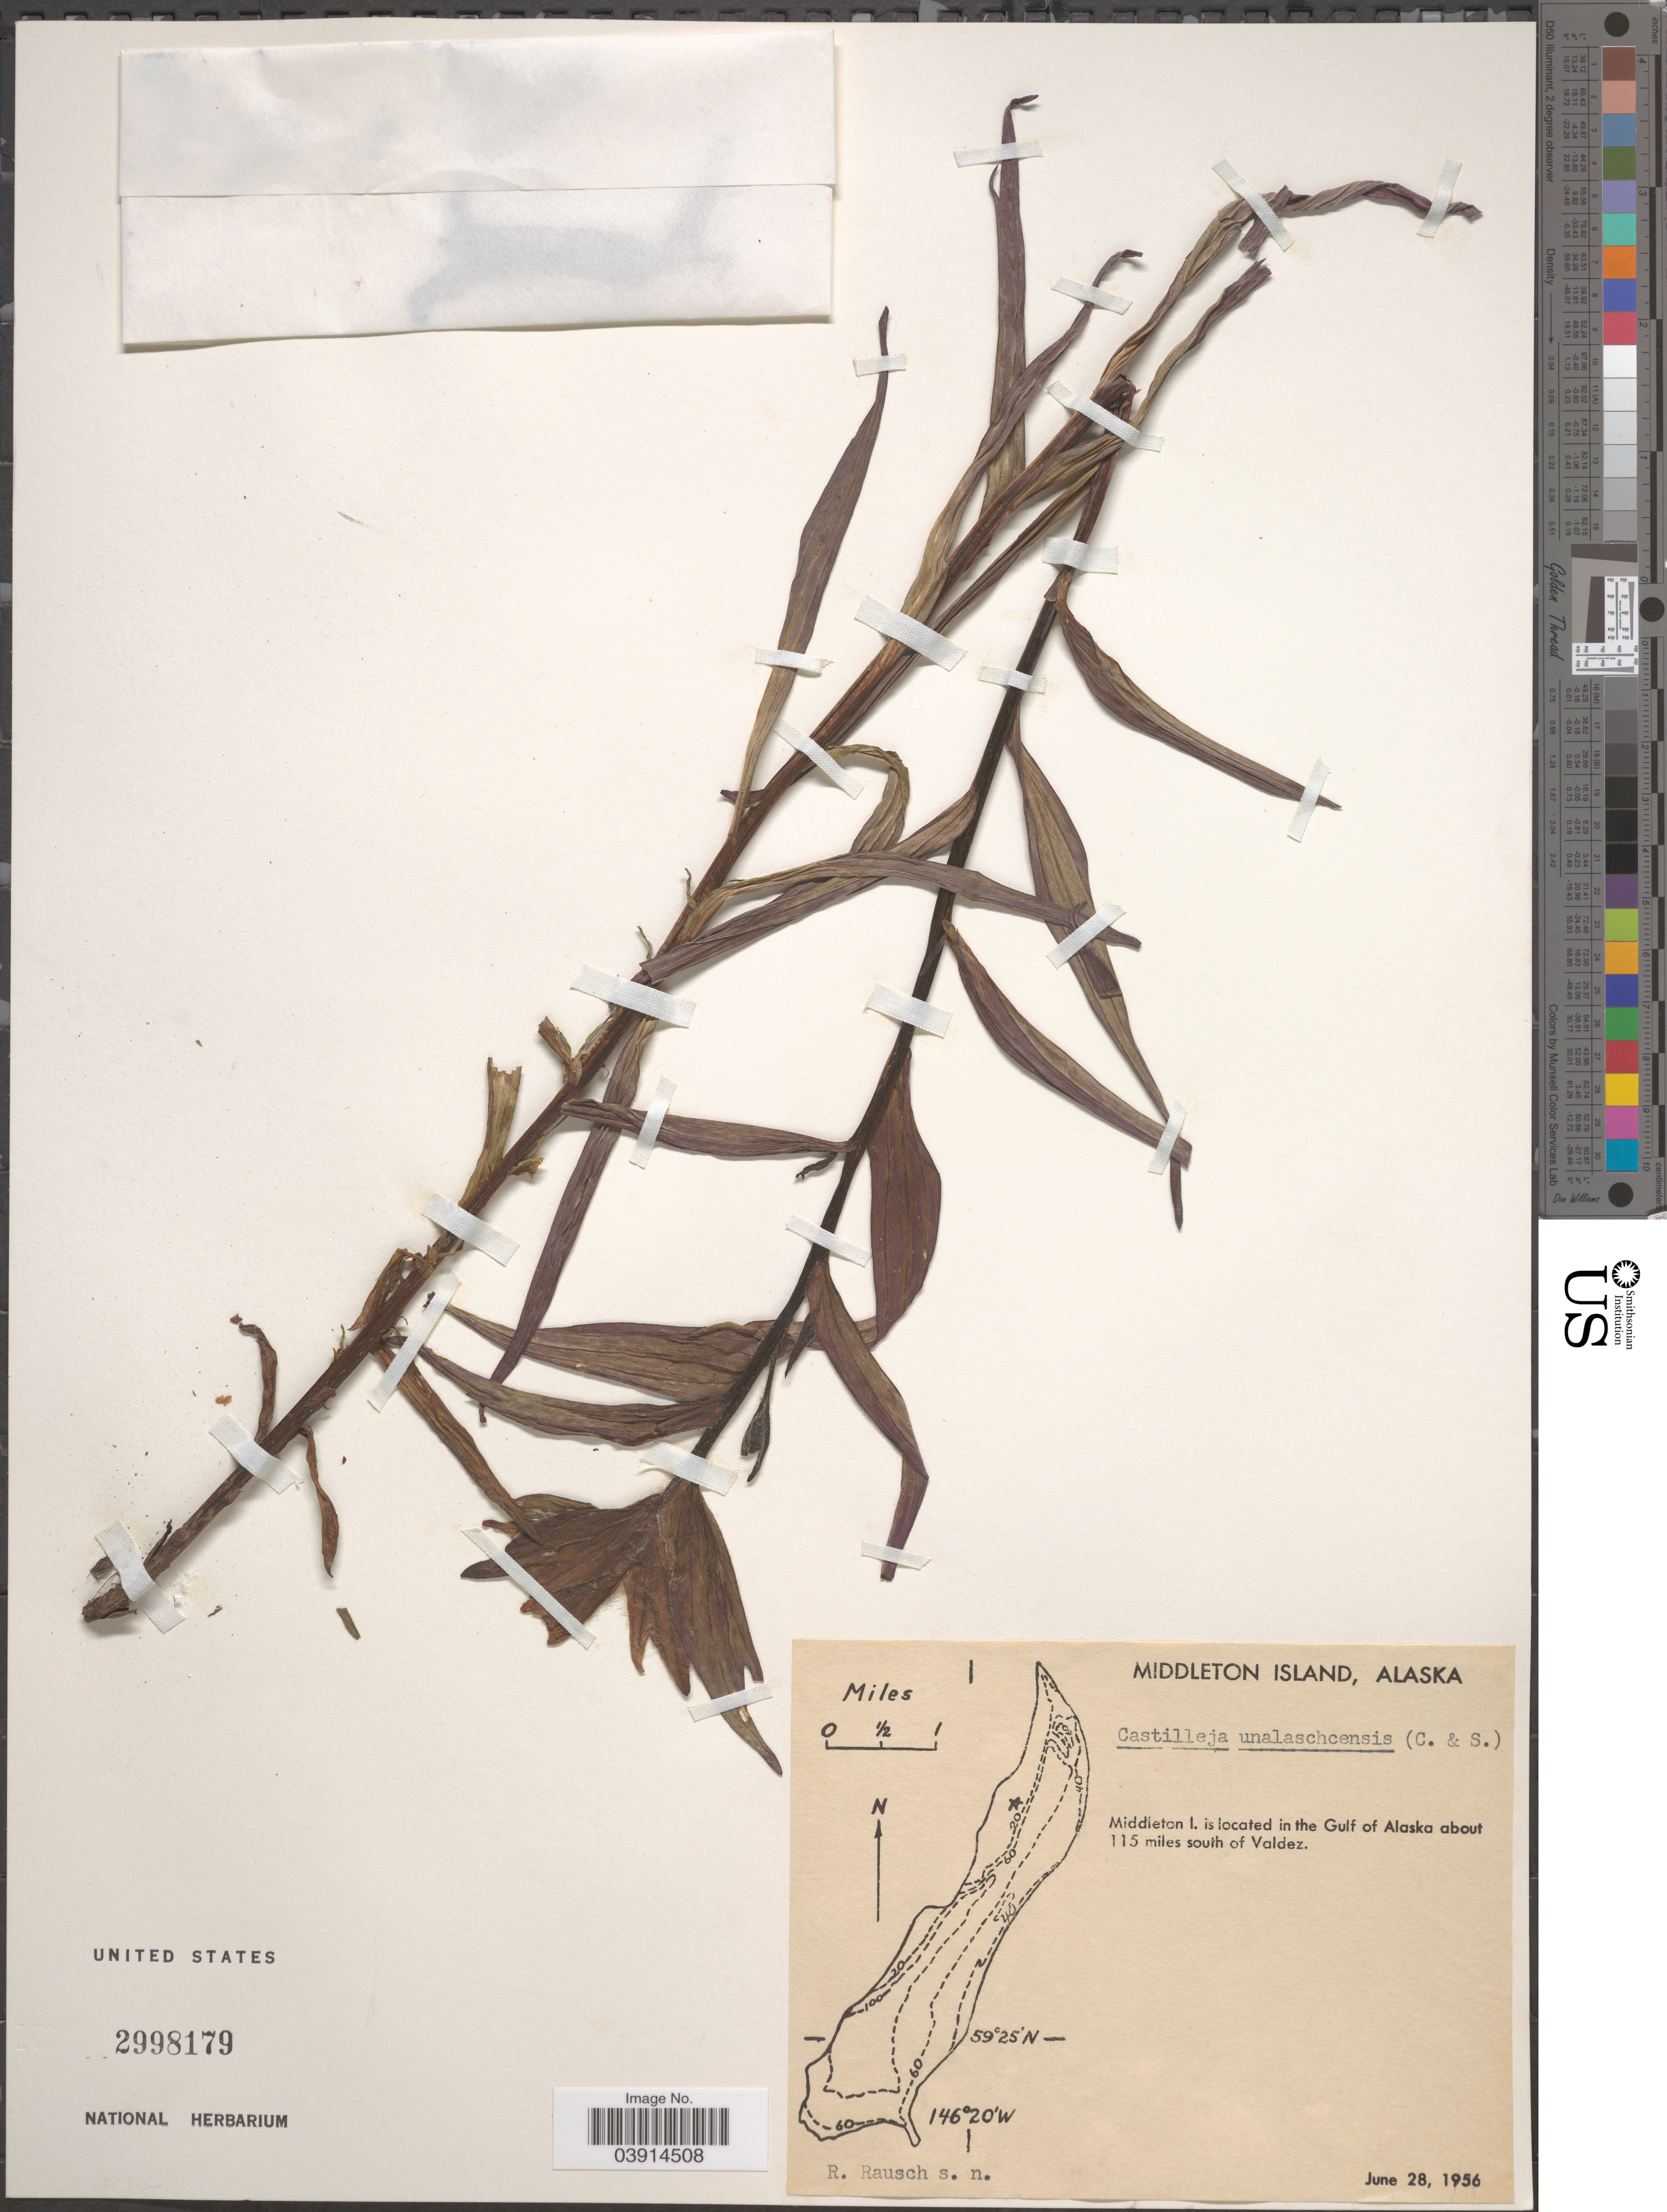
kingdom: Plantae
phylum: Tracheophyta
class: Magnoliopsida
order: Lamiales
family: Orobanchaceae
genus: Castilleja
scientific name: Castilleja unalaschcensis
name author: (Cham. & Schltdl.) Malte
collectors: R. Rausch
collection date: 1956-06-28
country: United States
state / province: Alaska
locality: Middleton Island. Middleton I. is located in the Gulf of Alaska about 115 miles south of Valdez.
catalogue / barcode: US 2998179